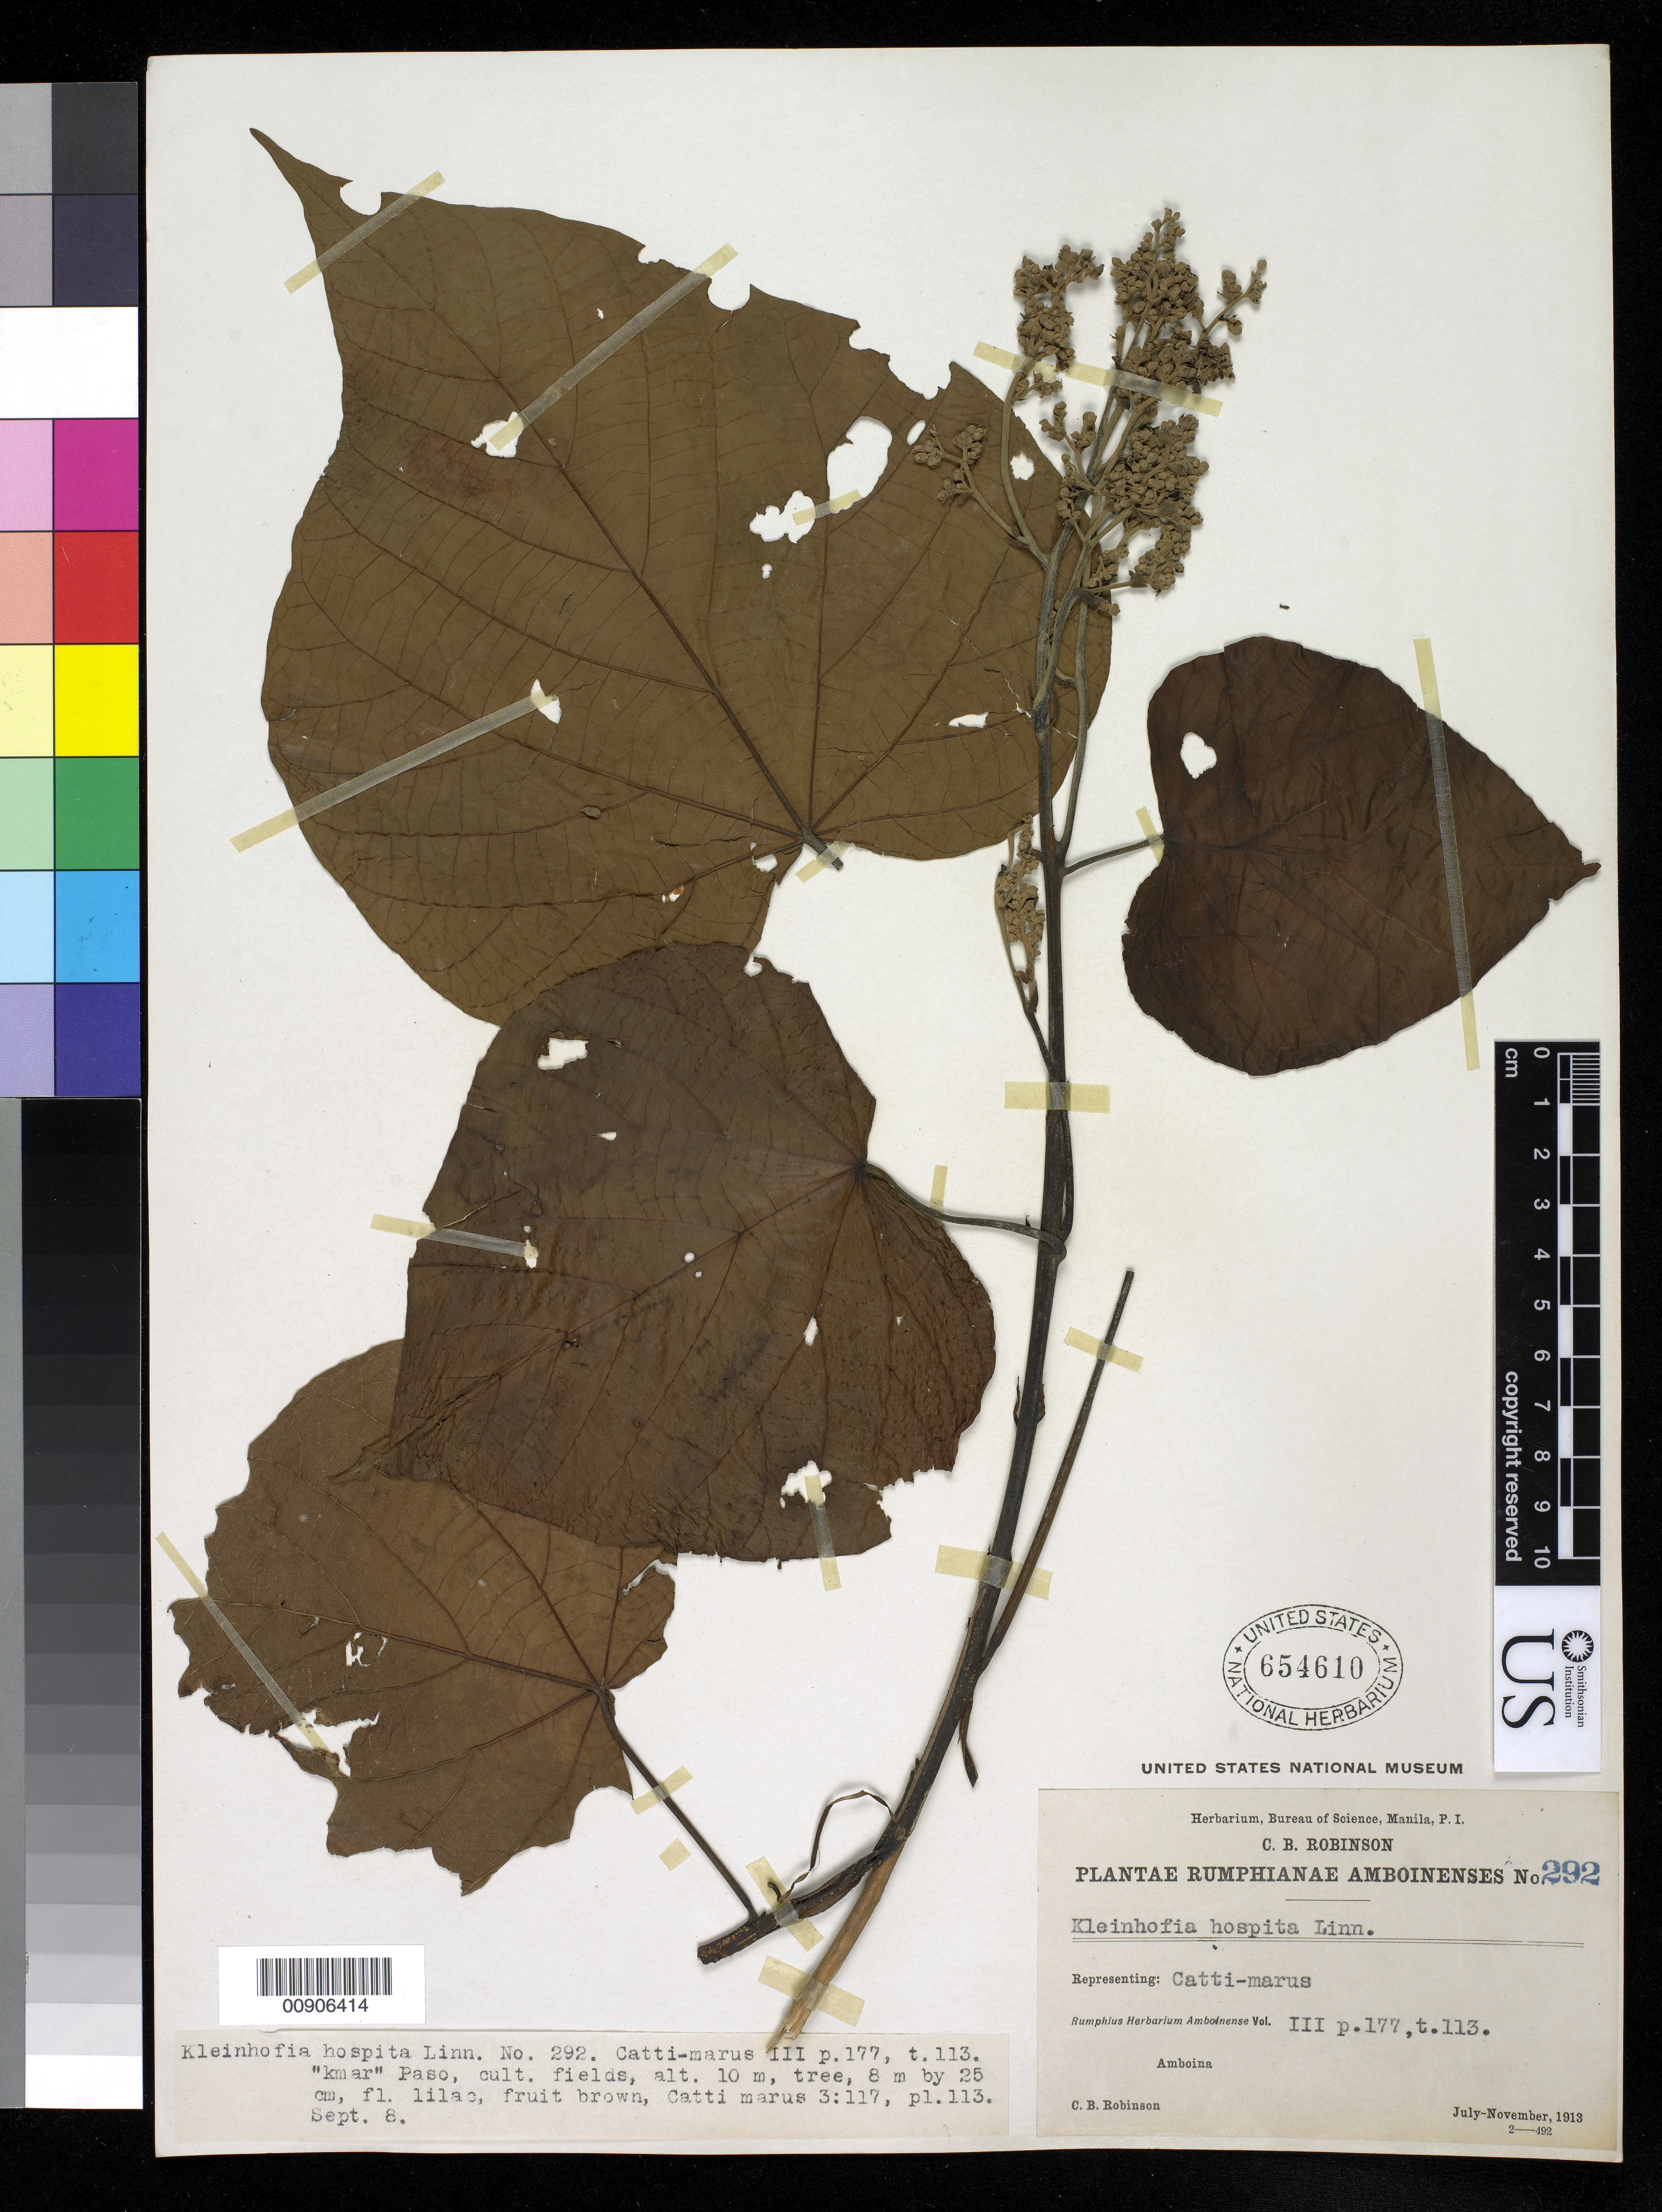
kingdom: Plantae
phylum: Tracheophyta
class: Magnoliopsida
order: Malvales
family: Malvaceae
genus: Kleinhovia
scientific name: Kleinhovia hospita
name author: L.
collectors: C. Robinson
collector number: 292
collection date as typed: Jul 1913 to Nov 1913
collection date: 1913-07/1913-11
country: Indonesia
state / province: Maluku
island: Amboina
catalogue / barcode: US 654610